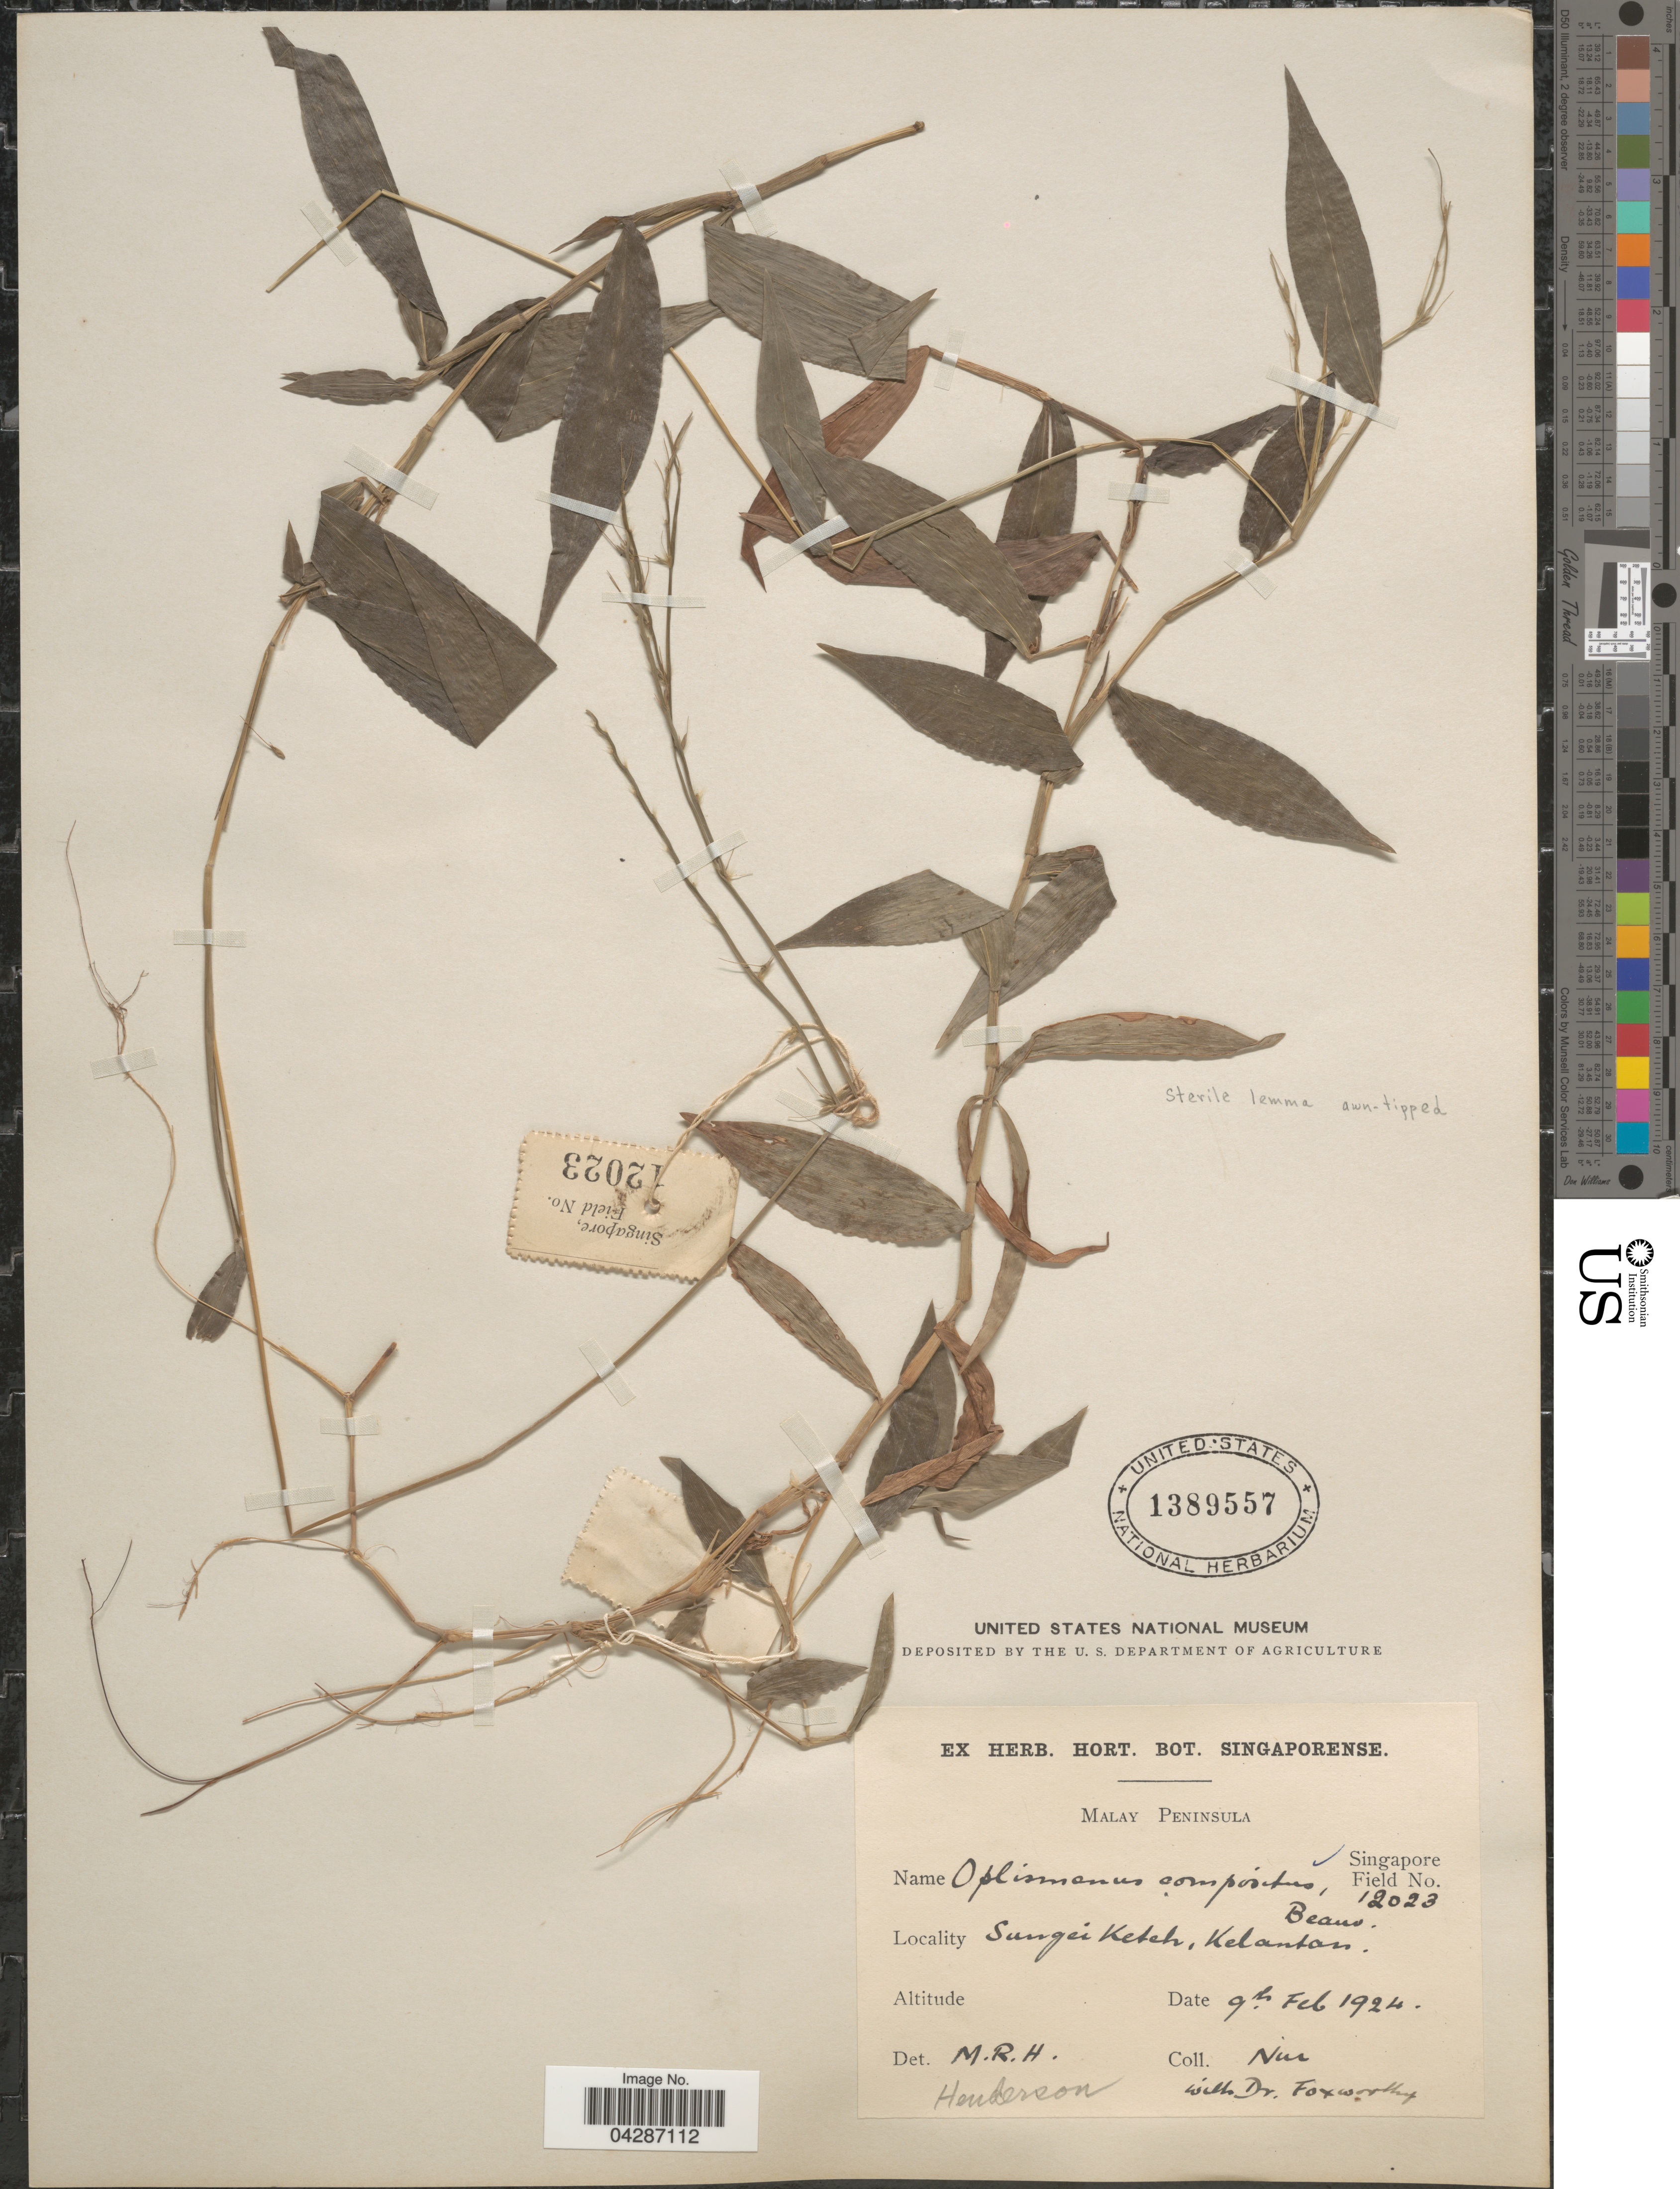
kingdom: Plantae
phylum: Tracheophyta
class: Liliopsida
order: Poales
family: Poaceae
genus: Oplismenus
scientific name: Oplismenus compositus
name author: (L.) P. Beauv.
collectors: -. Nur & Foxworthy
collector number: Singapore Field 12023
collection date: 1924-02-09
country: Malaysia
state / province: Kelantan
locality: Malay Peninsula. Sungei Keteh, Kelantan.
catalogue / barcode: US 1389557